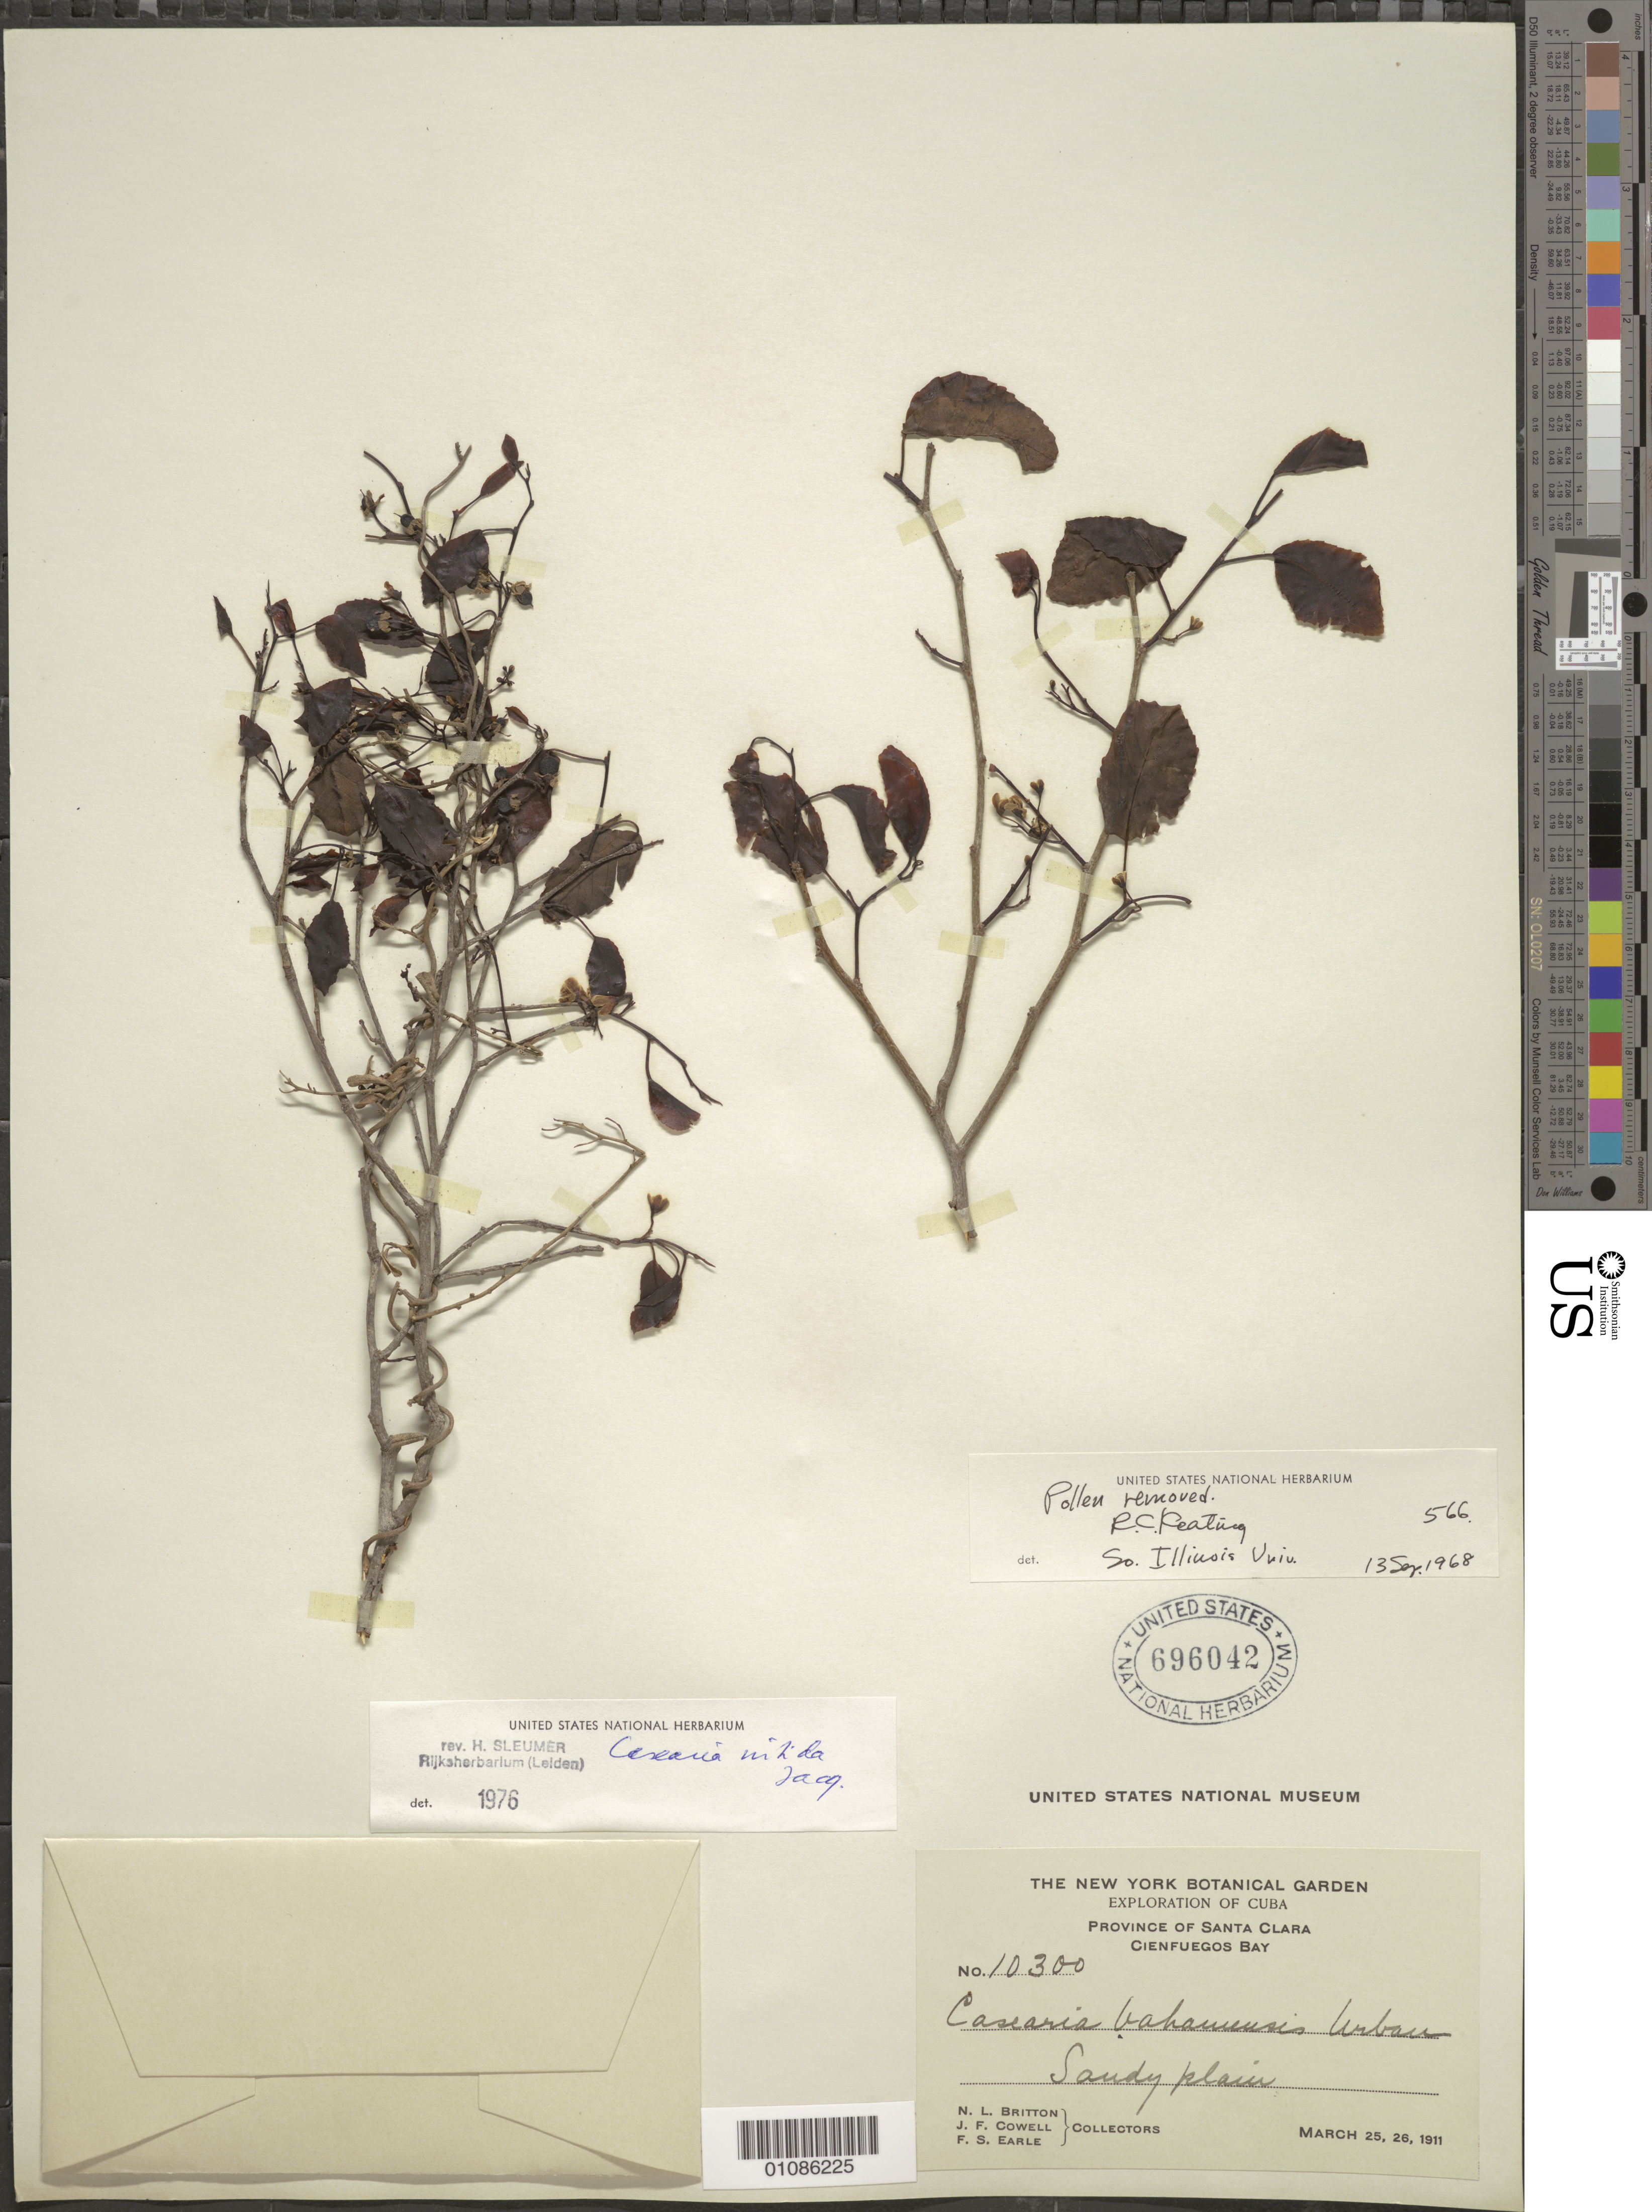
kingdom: Plantae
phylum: Tracheophyta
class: Magnoliopsida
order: Malpighiales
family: Salicaceae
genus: Casearia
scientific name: Casearia bahamensis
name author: Urb.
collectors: N. Britton, J. F. Cowell & F. S. Earle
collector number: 10300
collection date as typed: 25 Mar 1911 and 26 Mar 1911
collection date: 1911-03-25,1911-03-26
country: Cuba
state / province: Villa Clara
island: Cuba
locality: Santa Clara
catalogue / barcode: US 696042